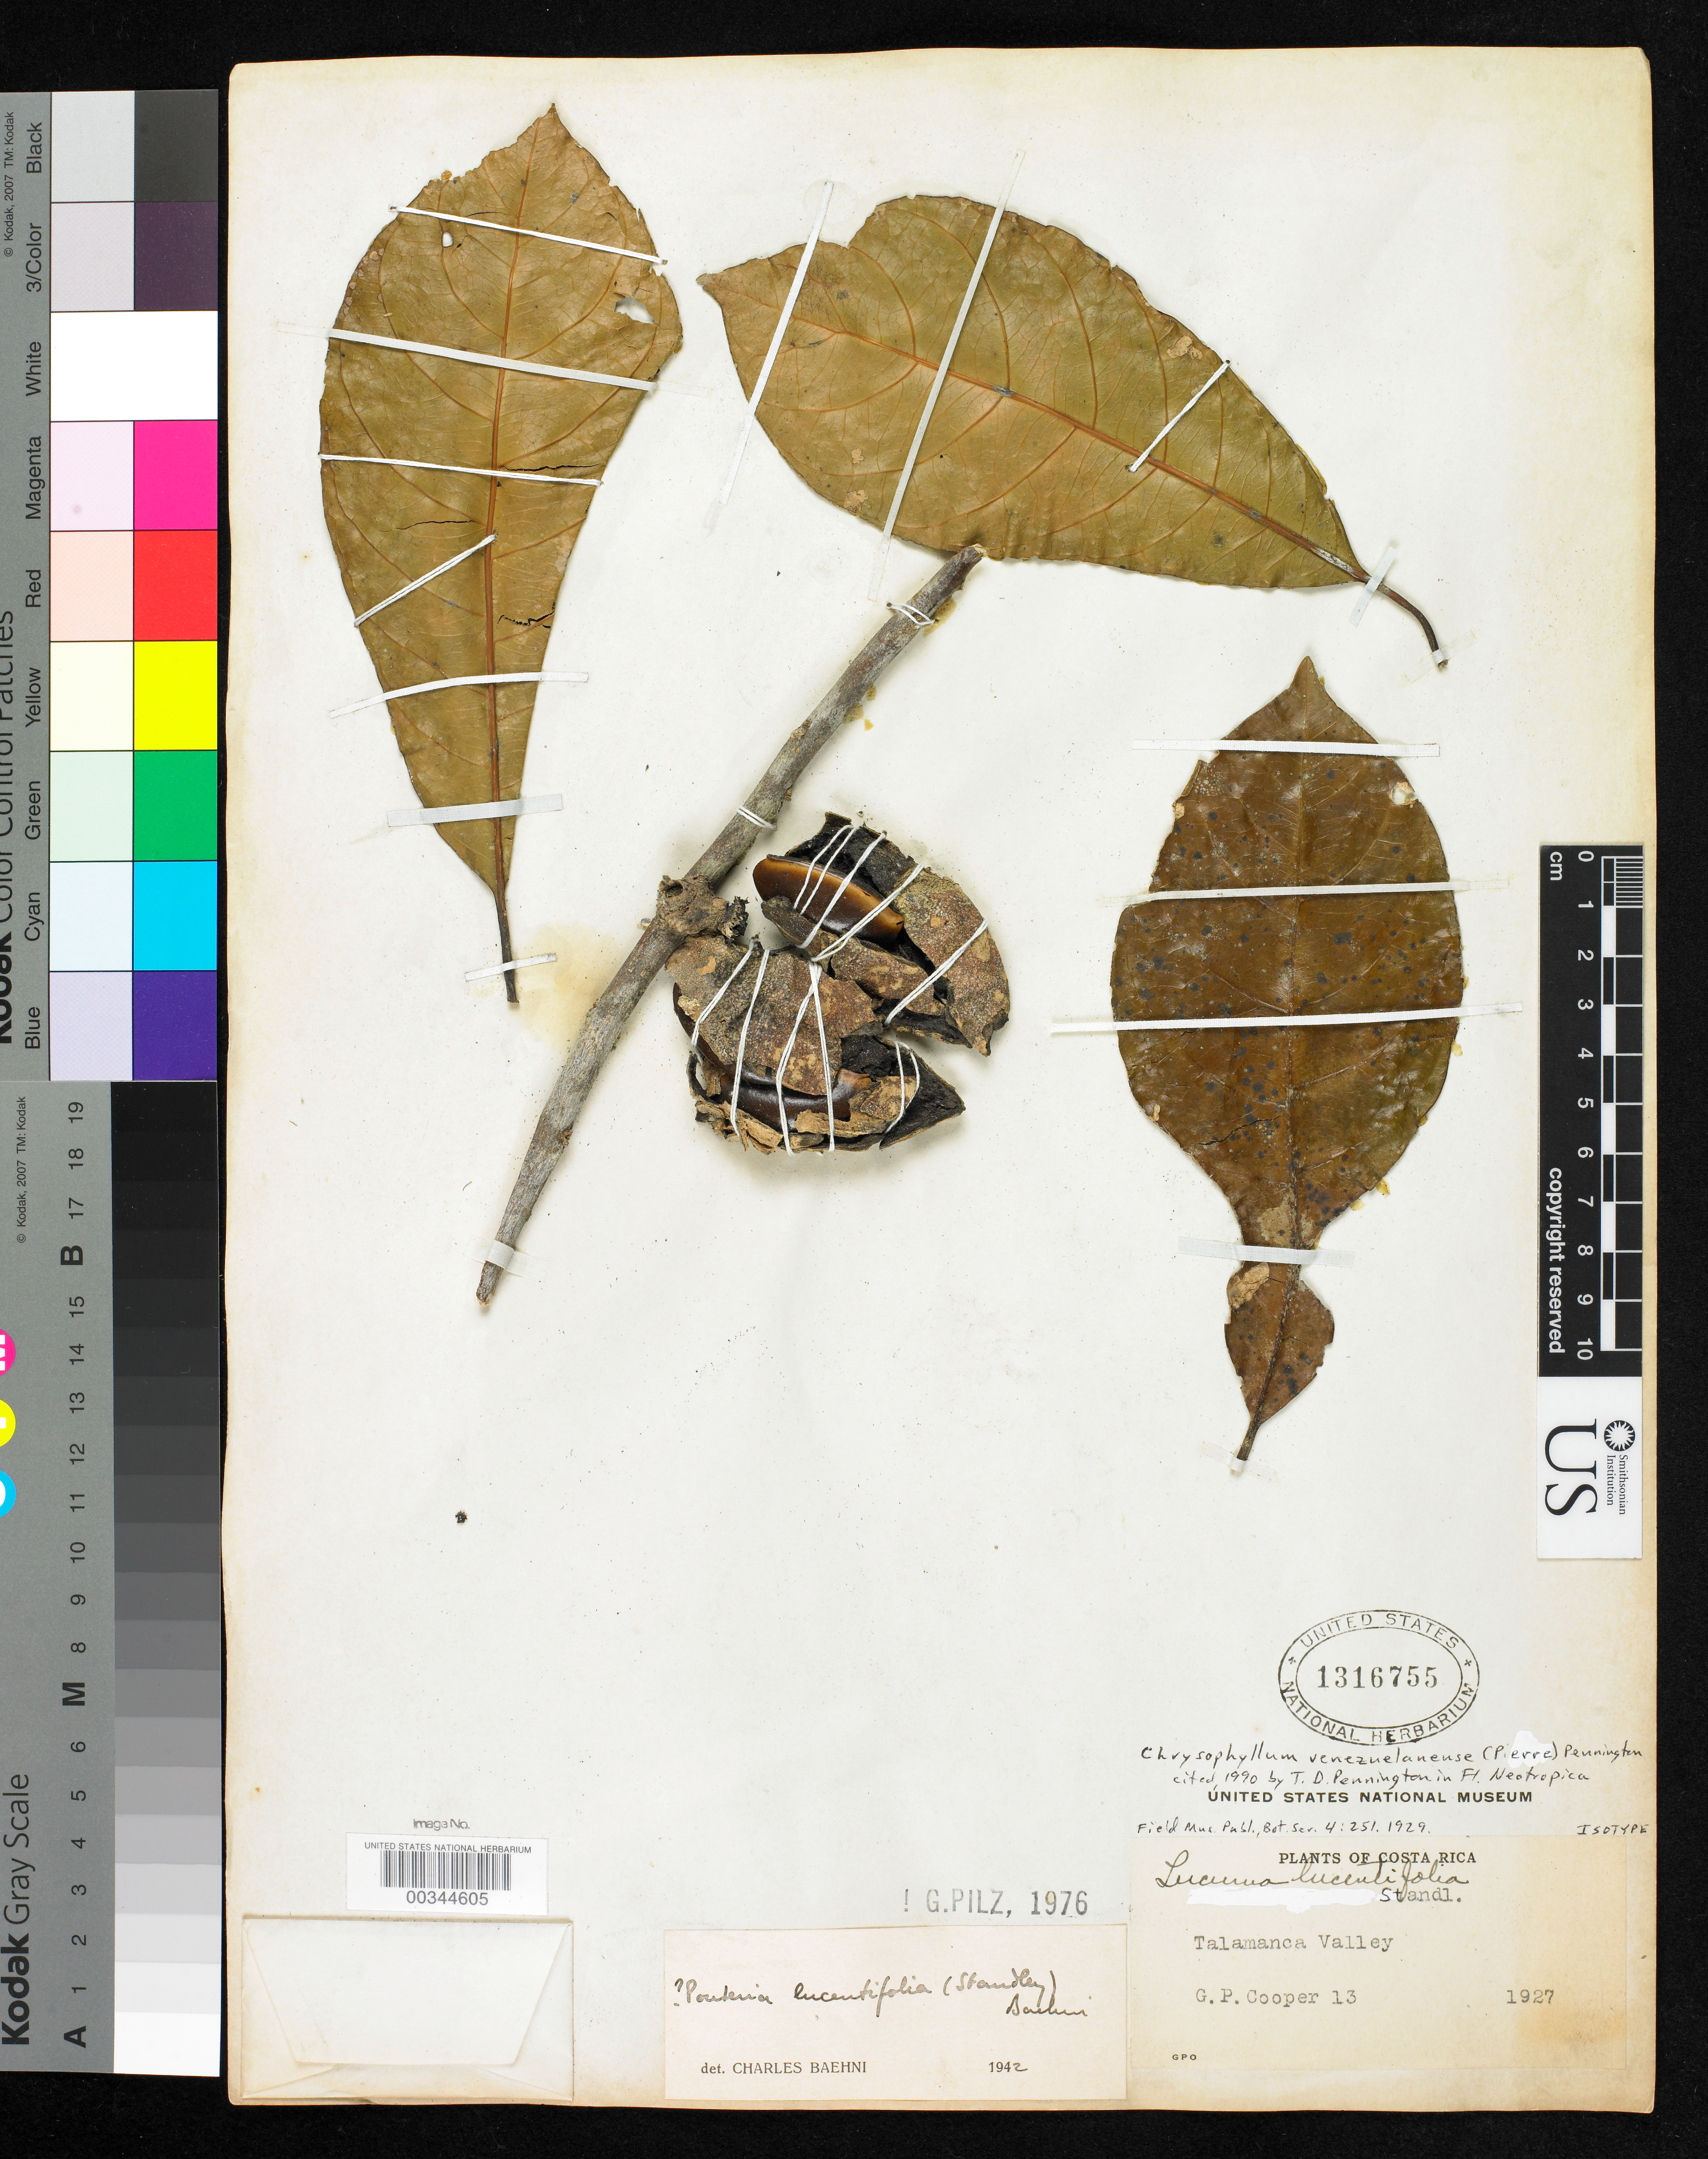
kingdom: Plantae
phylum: Tracheophyta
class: Magnoliopsida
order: Ericales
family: Sapotaceae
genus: Lucuma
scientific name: Lucuma lucentifolia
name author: Standl.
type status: Isotype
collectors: G. Cooper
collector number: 13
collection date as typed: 1927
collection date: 1927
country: Costa Rica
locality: Talamanca Valley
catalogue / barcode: US 1316755